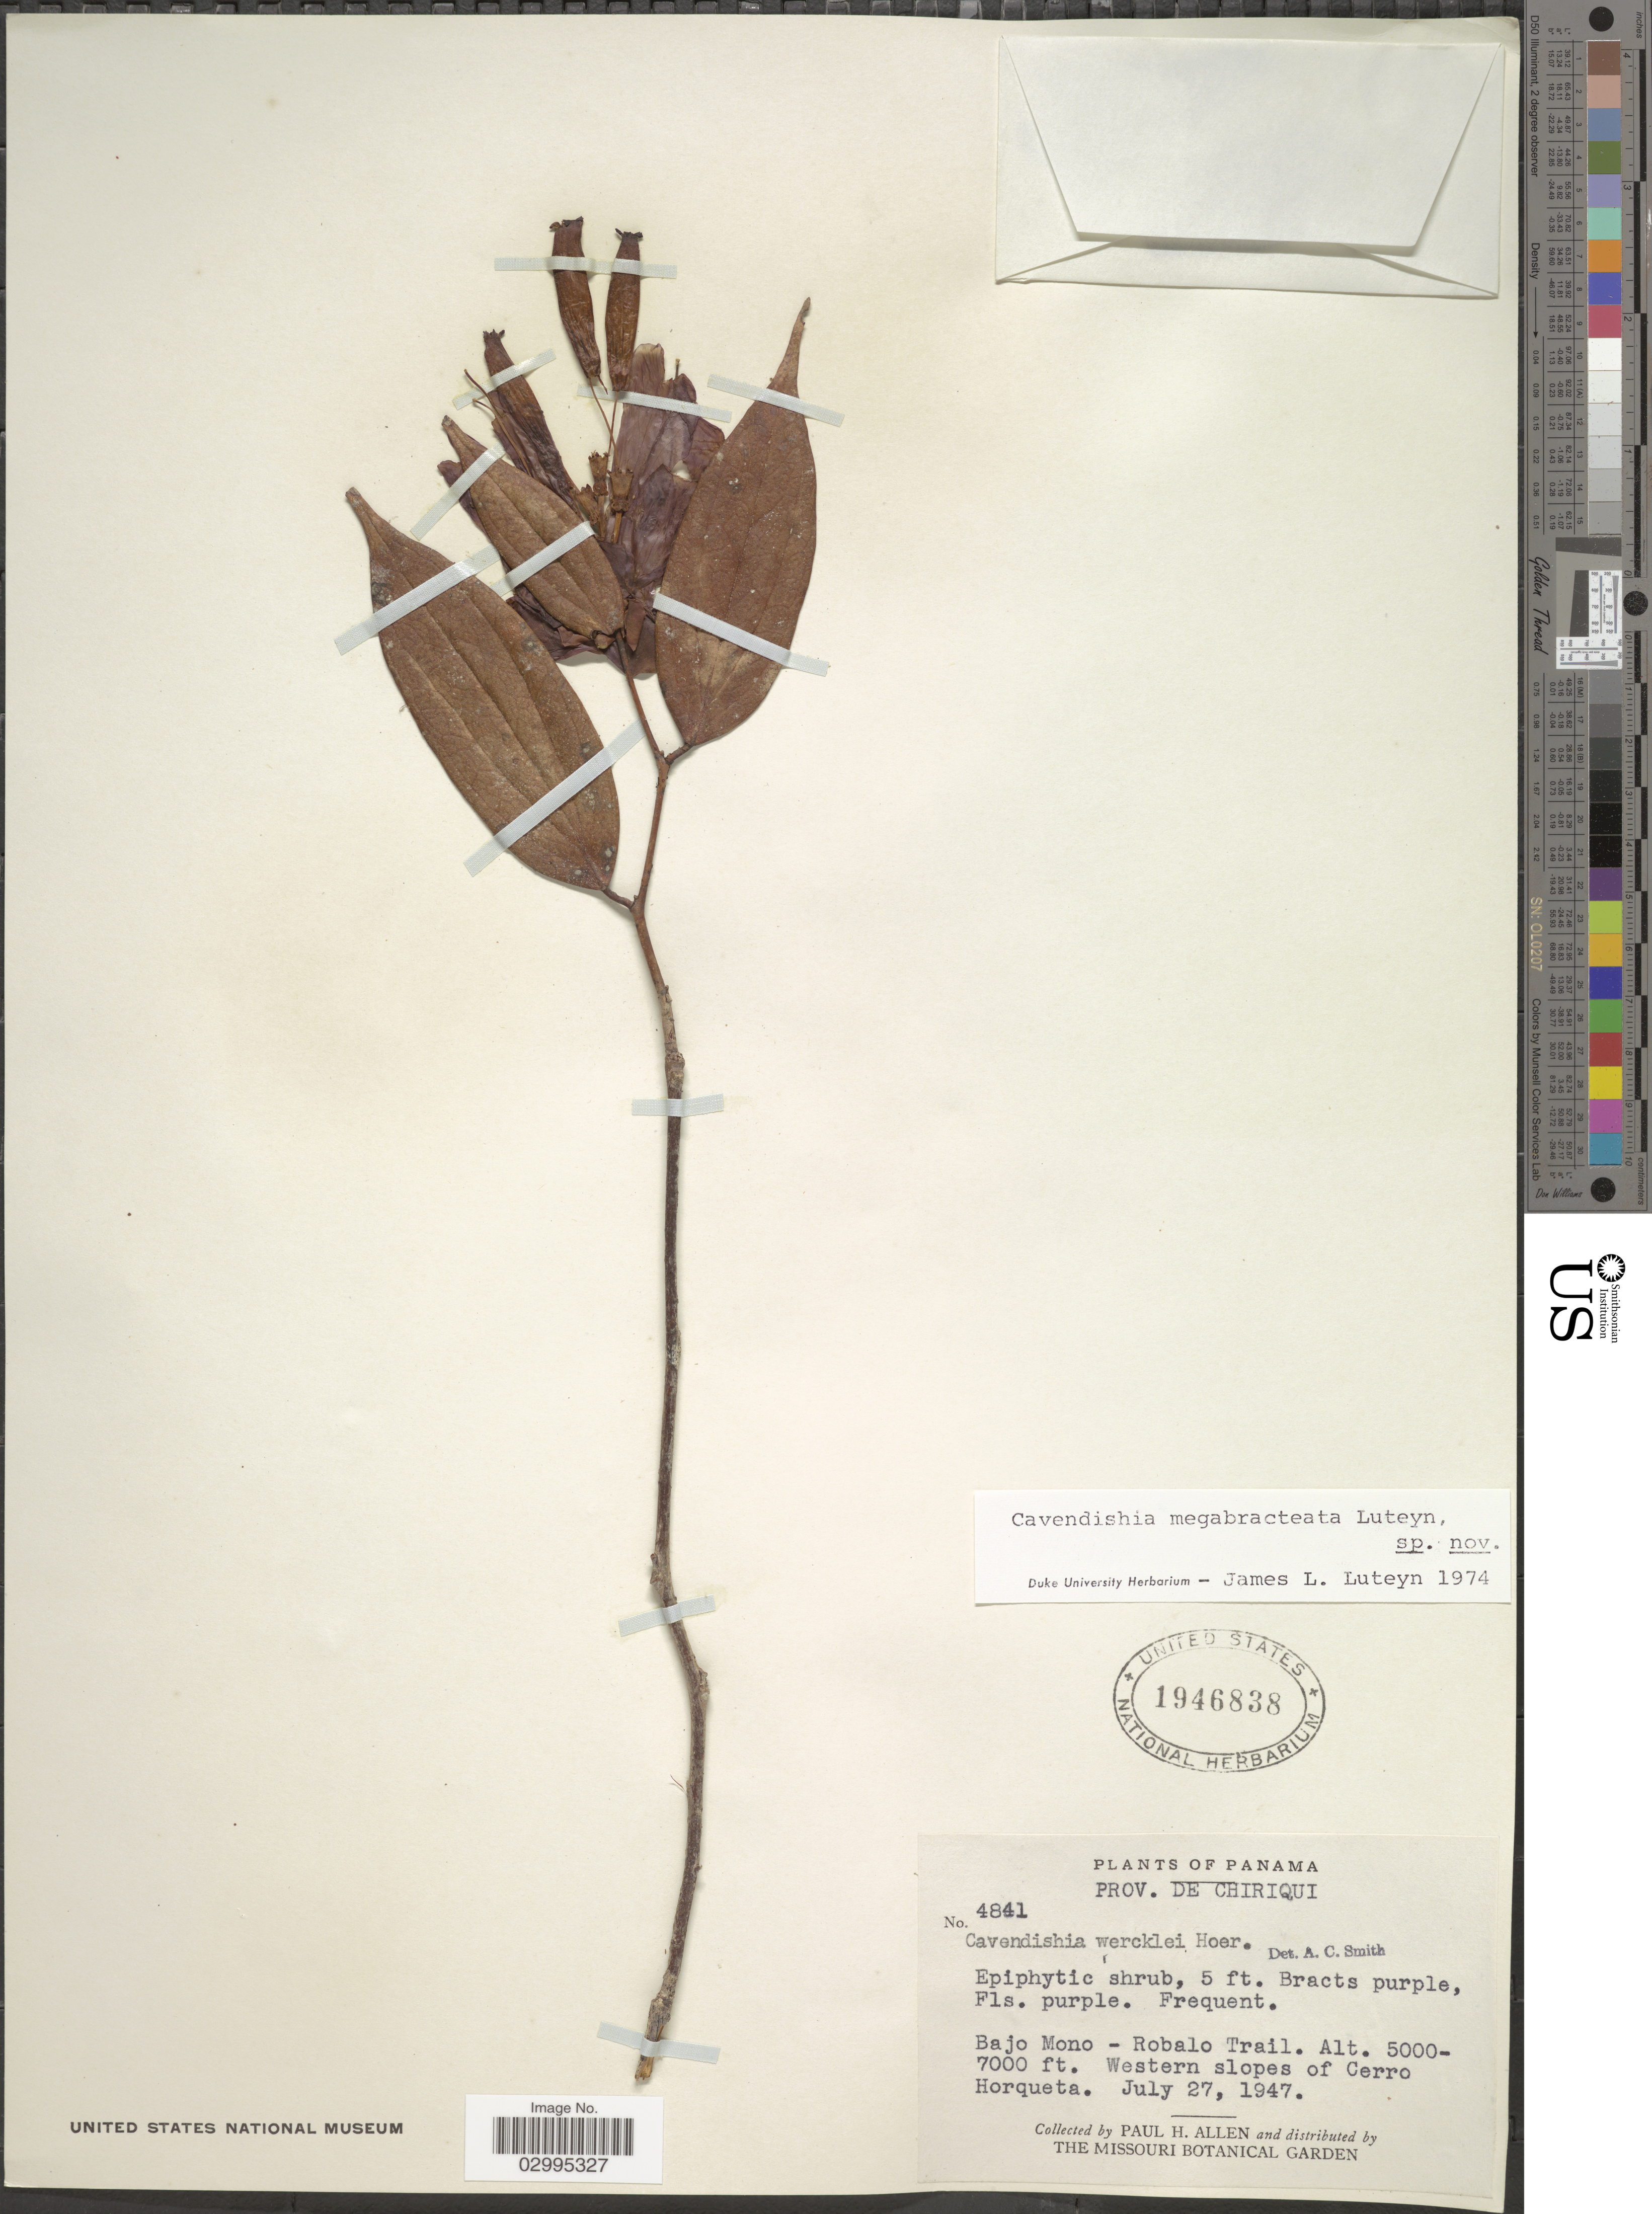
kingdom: Plantae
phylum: Tracheophyta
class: Magnoliopsida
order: Ericales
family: Ericaceae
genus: Cavendishia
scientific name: Cavendishia megabracteata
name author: Luteyn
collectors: P. H. Allen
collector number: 4841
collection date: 1947-07-27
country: Panama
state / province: Chiriqui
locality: Bajo Mono - Robalo Trail. Western slopes of Cerro Horqueta.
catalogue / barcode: US 1946838